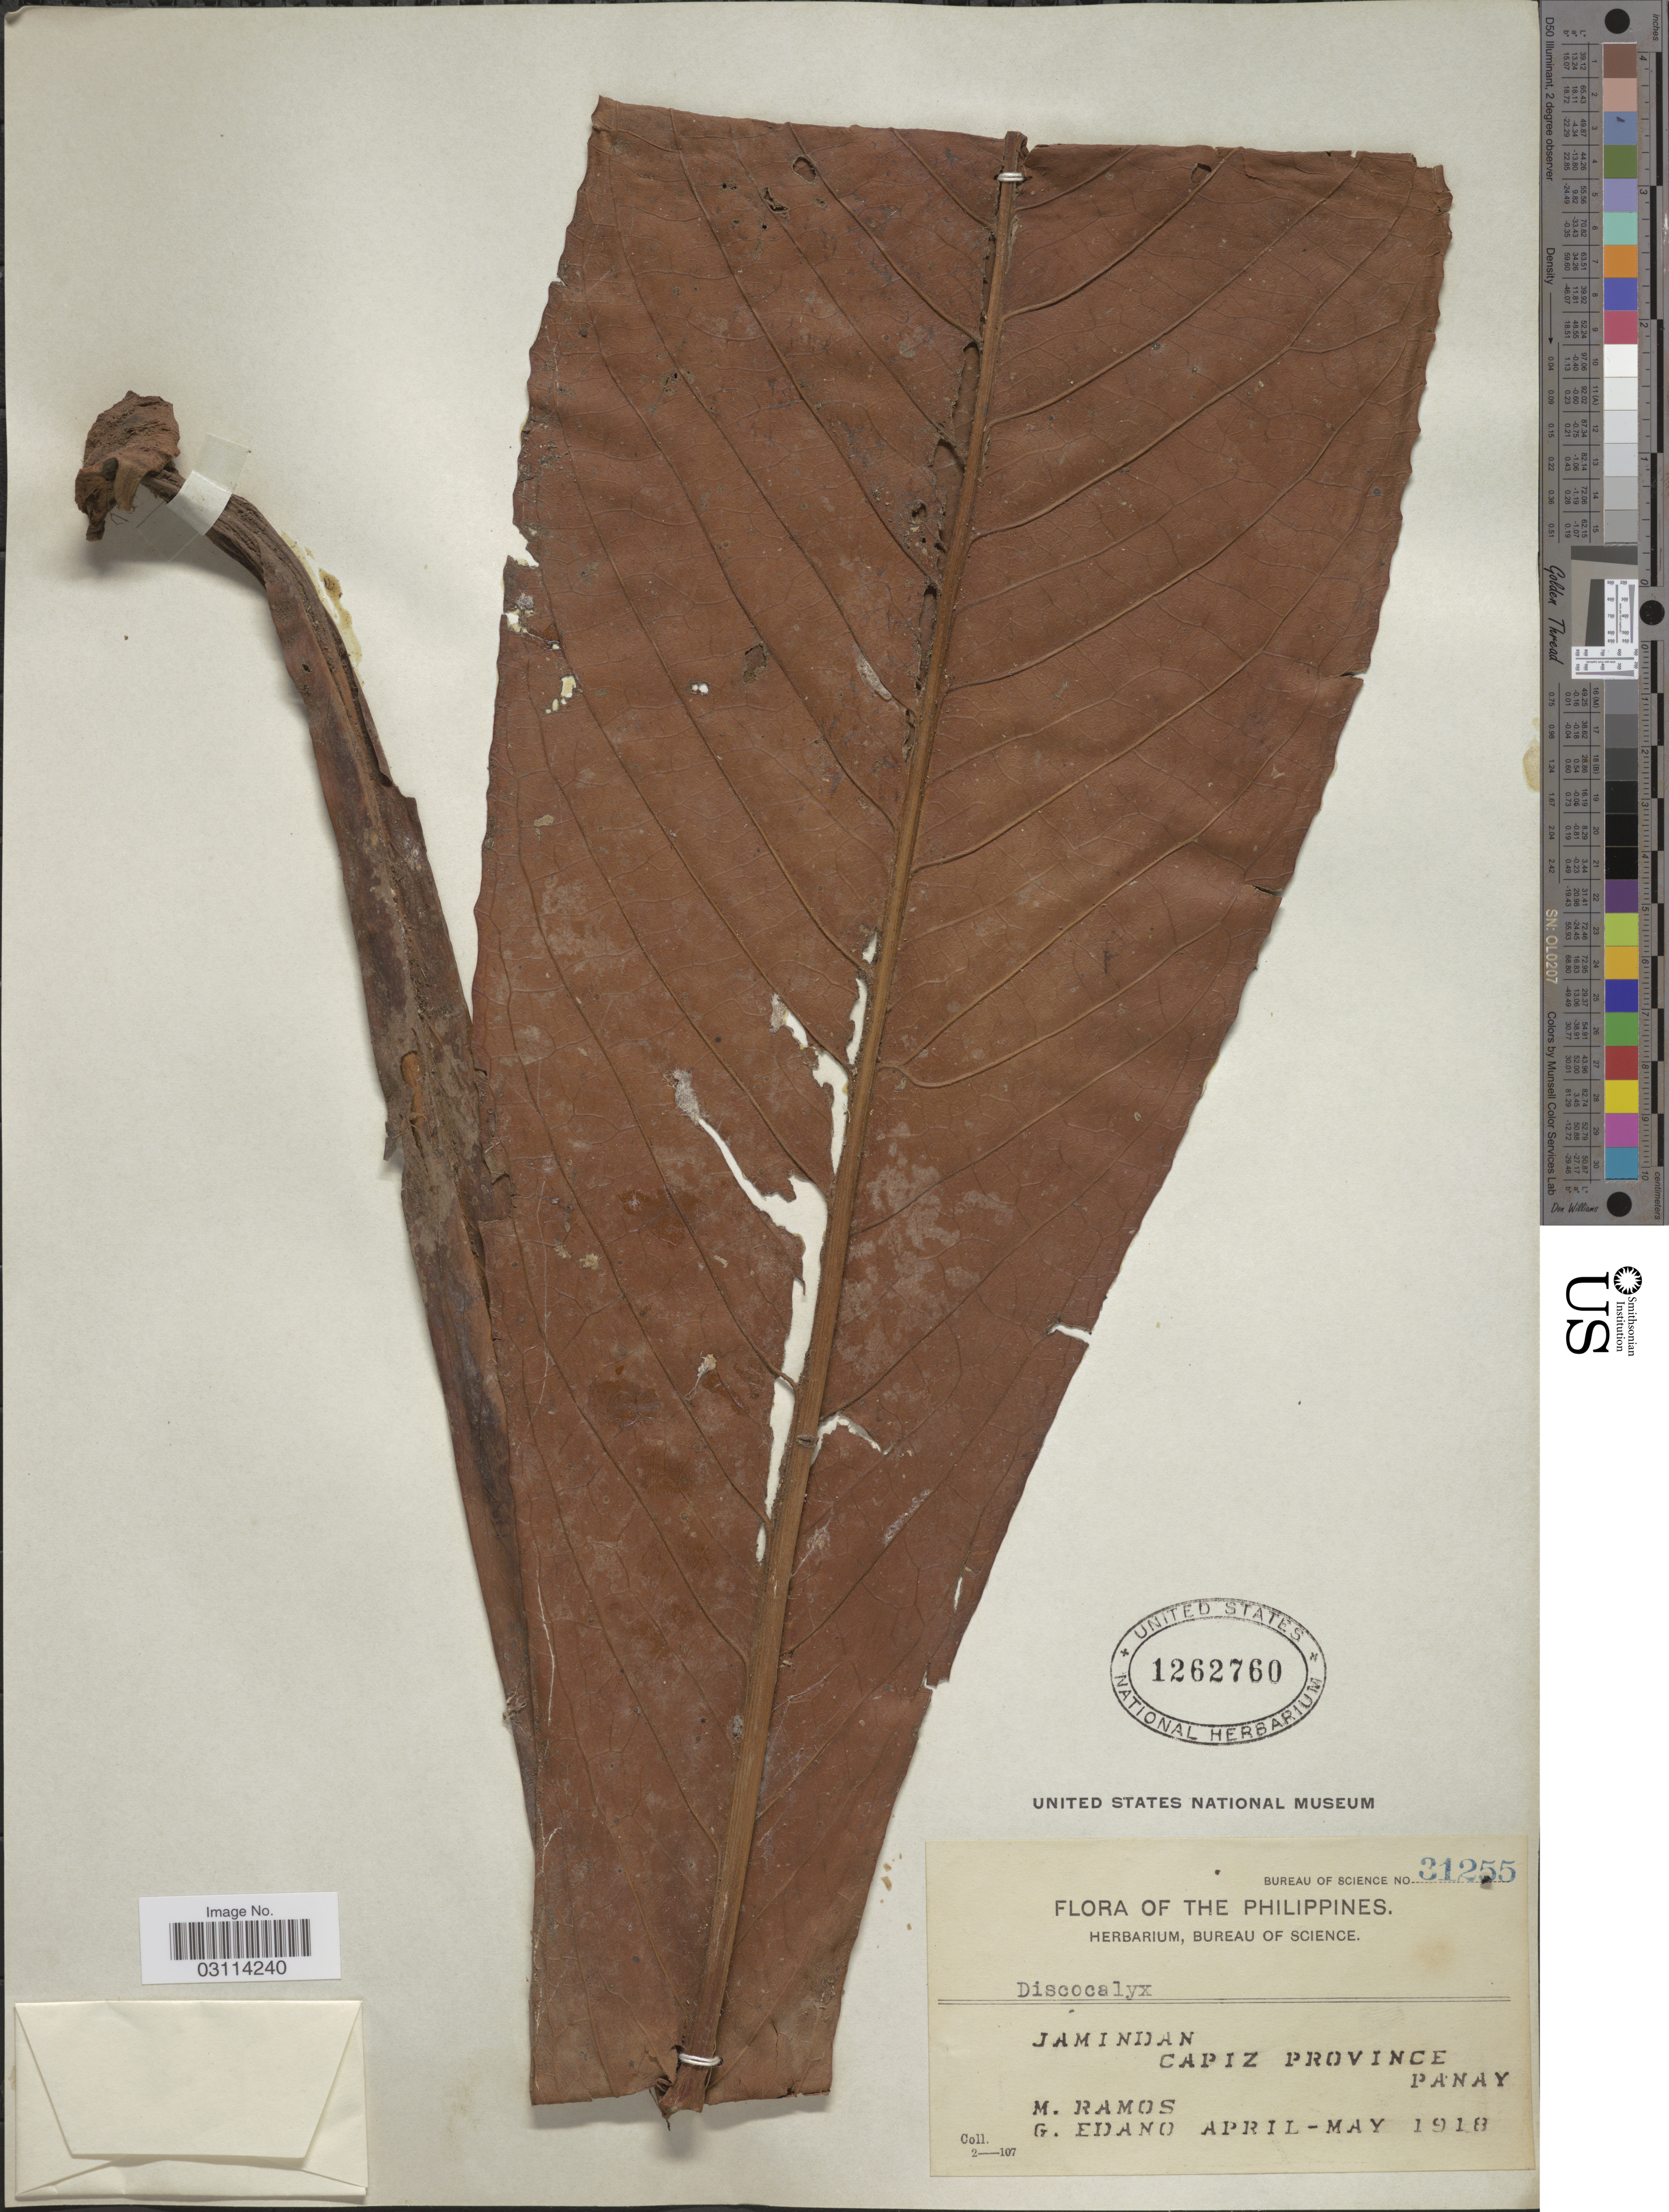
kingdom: Plantae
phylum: Tracheophyta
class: Magnoliopsida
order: Ericales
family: Primulaceae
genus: Discocalyx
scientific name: Discocalyx sp.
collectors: M. Ramos & G. Edaño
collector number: Bureau of Science 31255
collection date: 1918-04/1918-05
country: Philippines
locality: Jamindan, Capiz Province, Panay.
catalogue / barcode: US 1262760